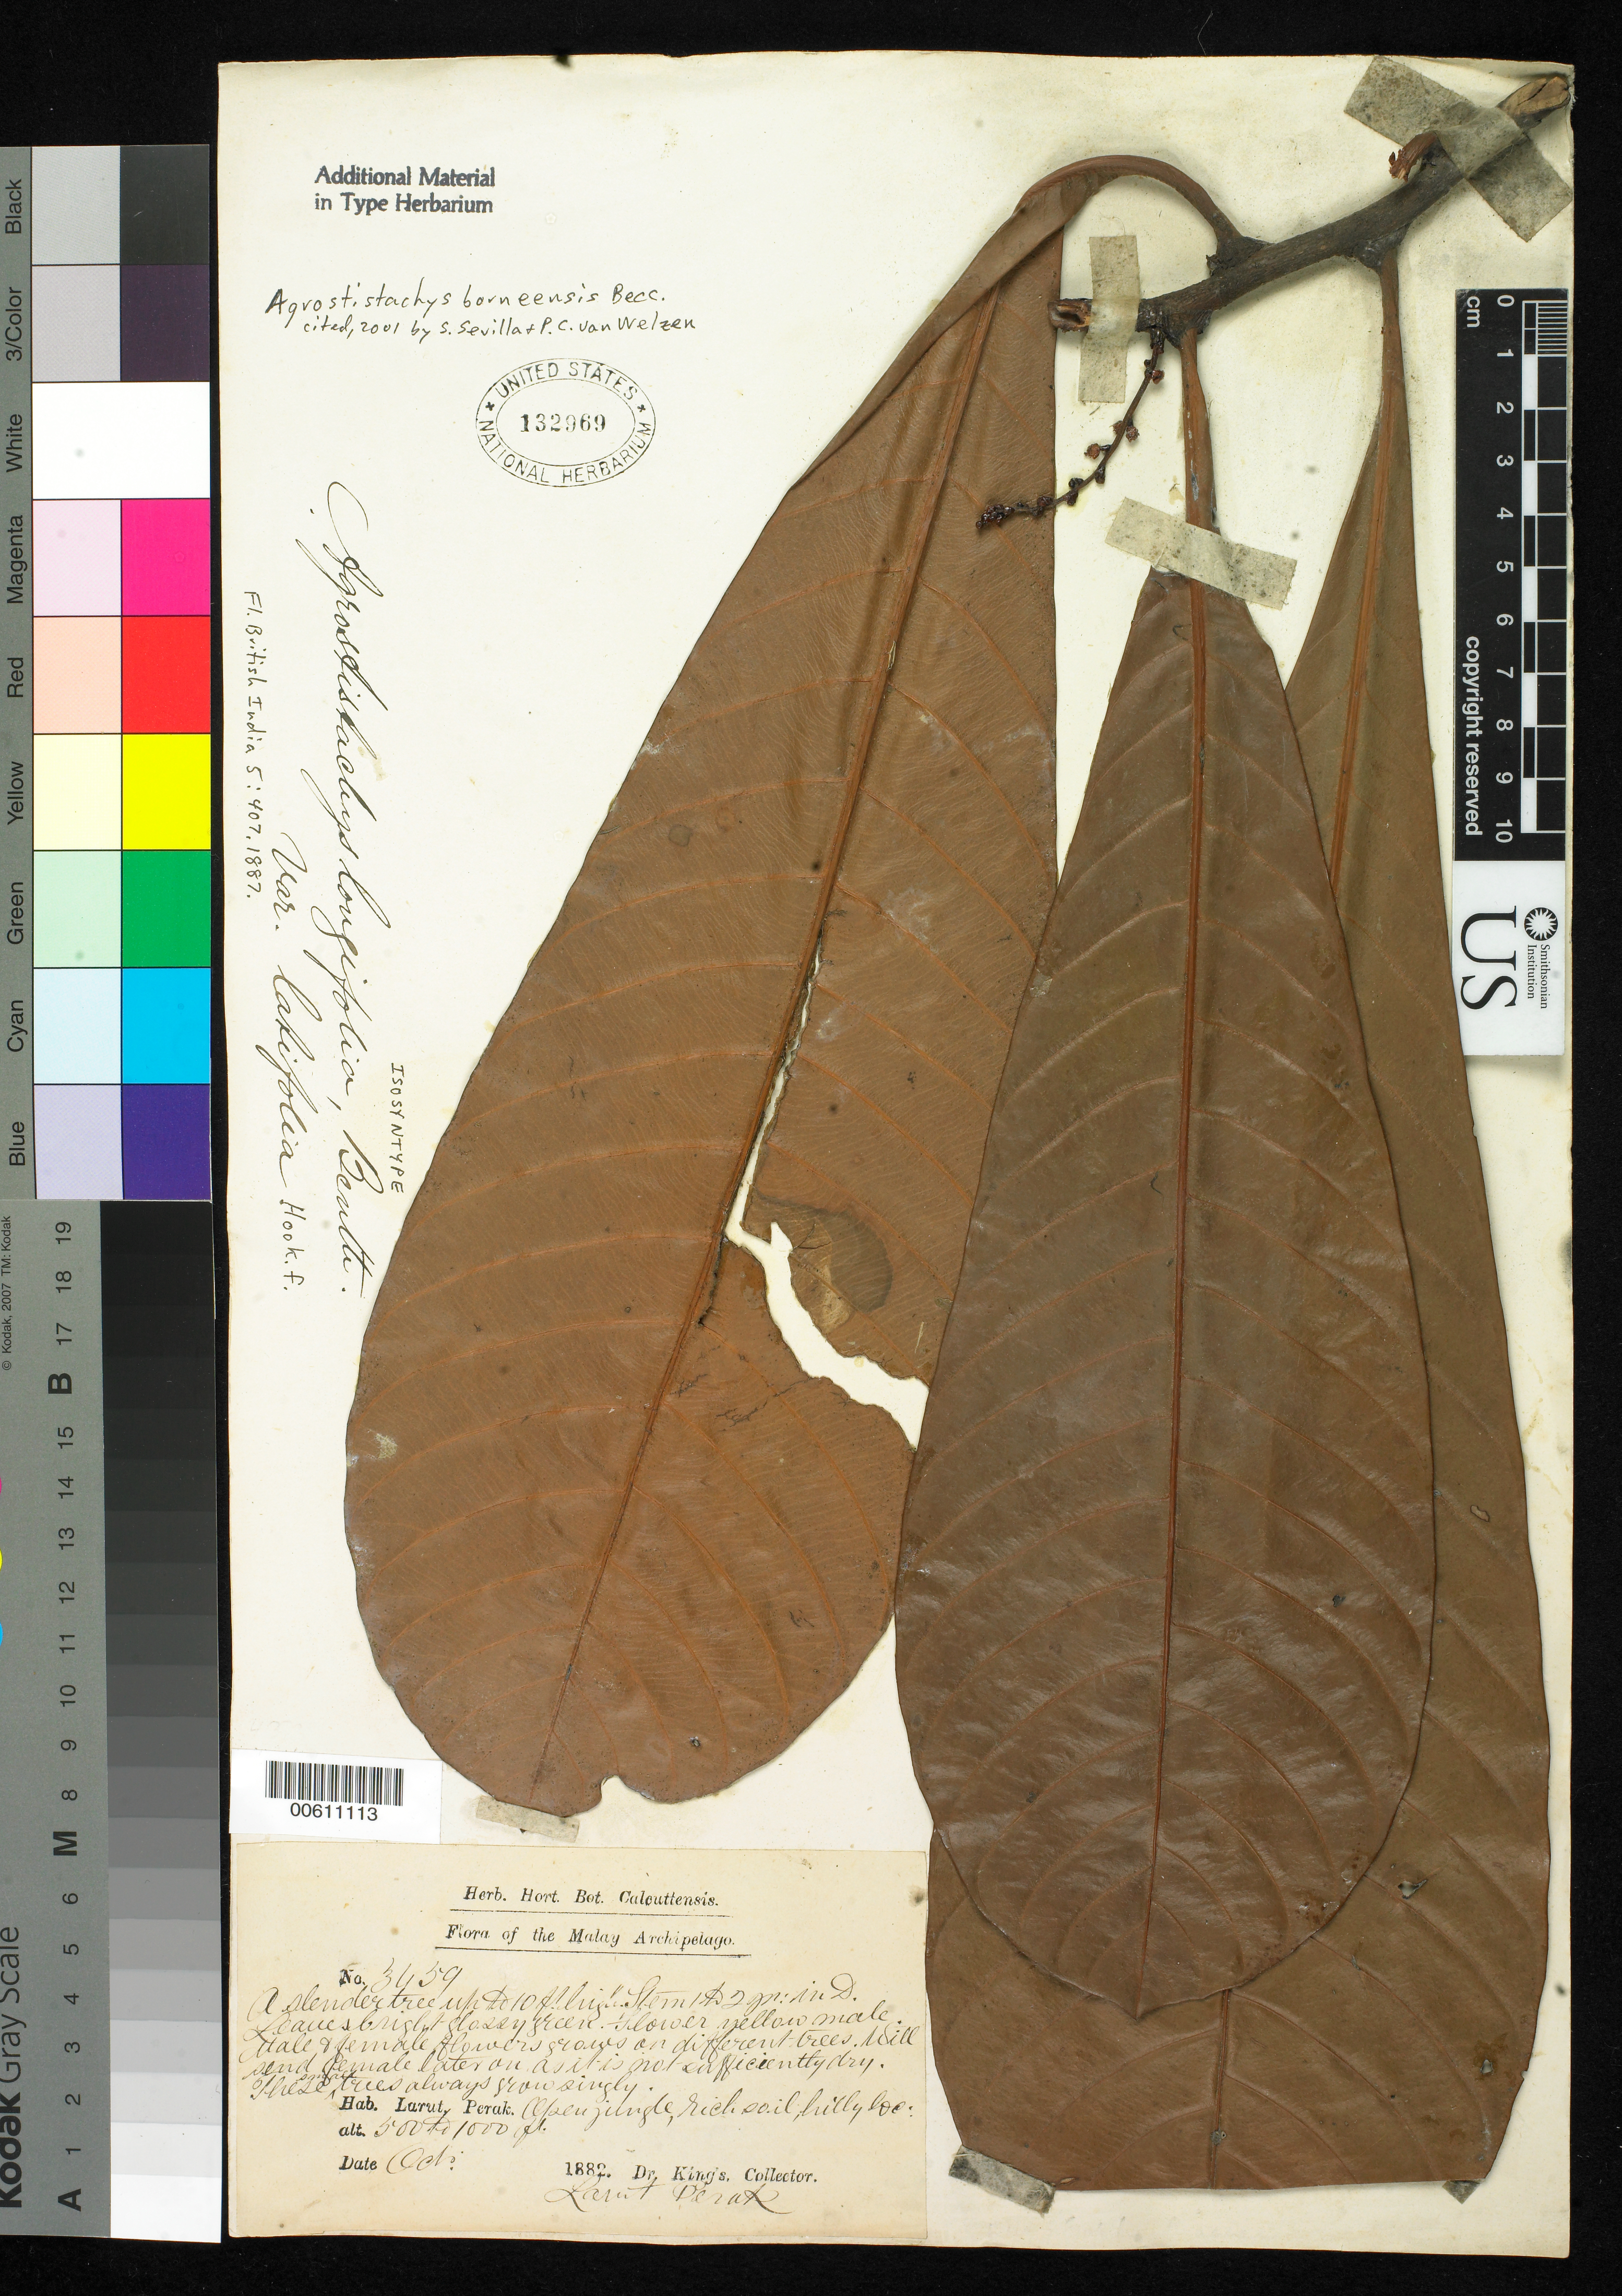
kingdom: Plantae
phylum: Tracheophyta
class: Magnoliopsida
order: Malpighiales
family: Euphorbiaceae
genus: Agrostistachys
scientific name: Agrostistachys longifolia var. latifolia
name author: Hook. f.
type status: Possible Syntype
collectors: B. Scortechini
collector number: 3459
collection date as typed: Oct 1882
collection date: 1882-10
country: Malaysia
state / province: Perak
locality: Larut.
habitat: Open jungle, rich soil.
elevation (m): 152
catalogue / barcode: US 132969